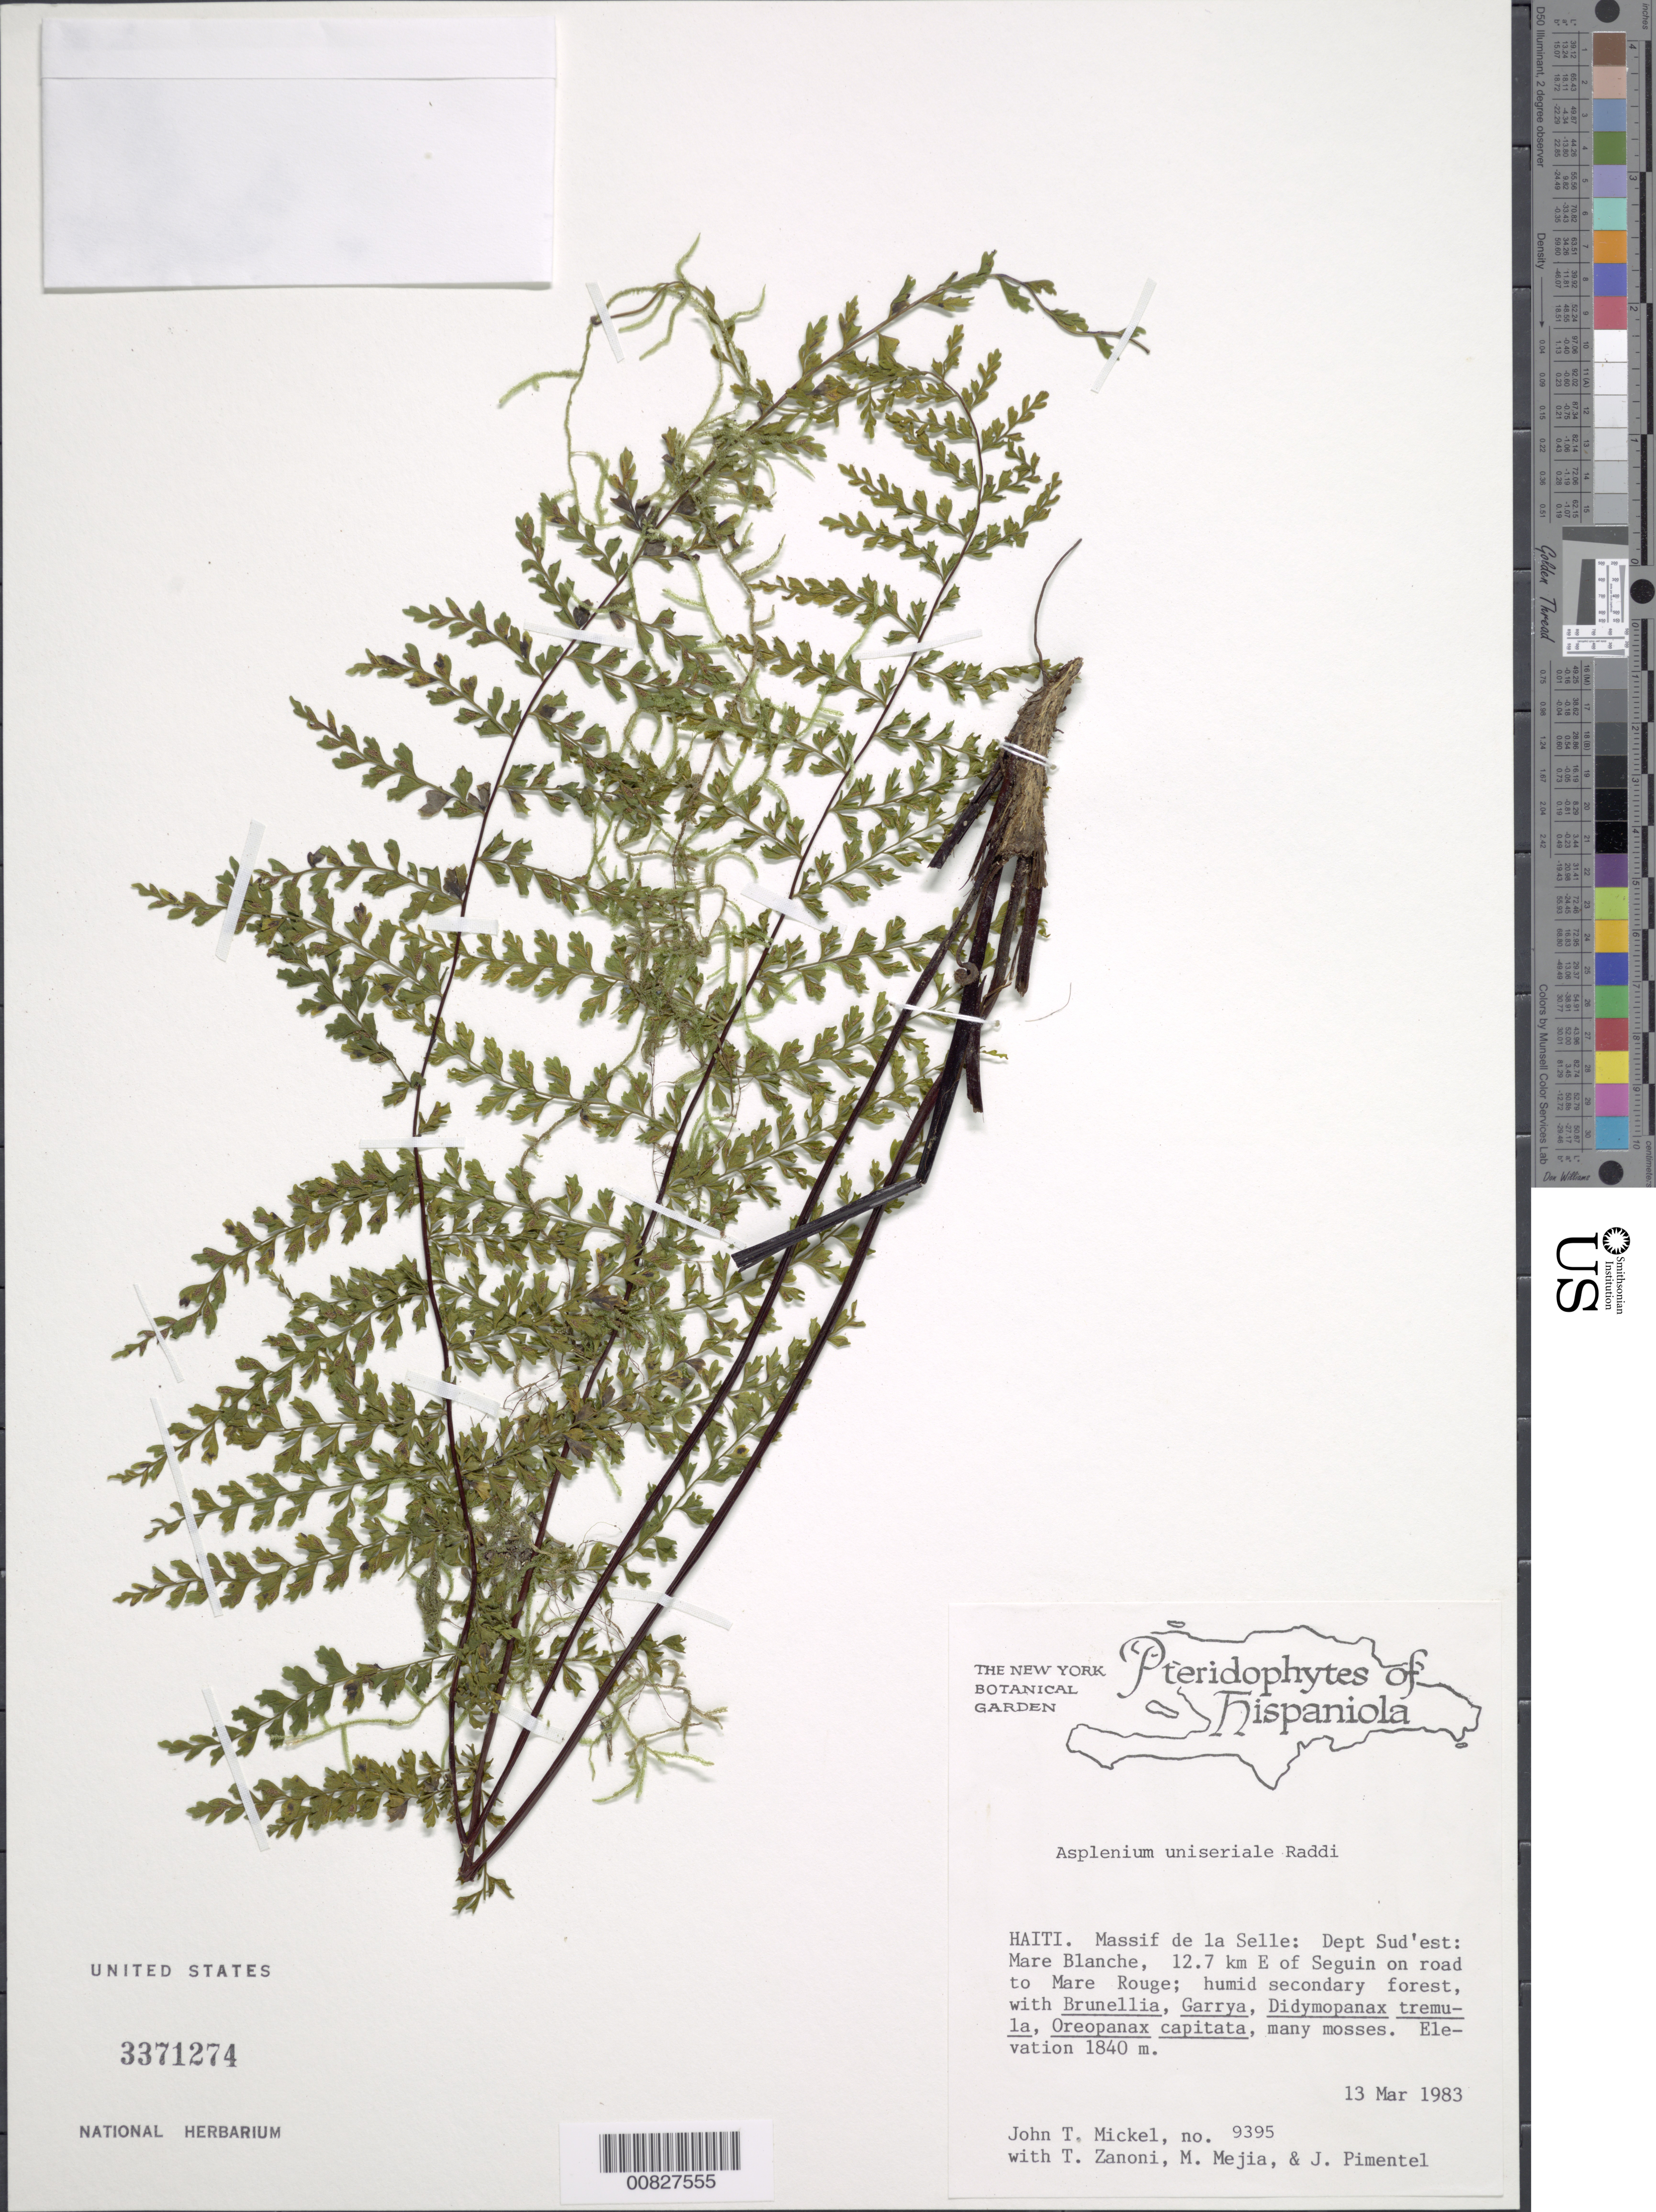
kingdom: Plantae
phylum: Tracheophyta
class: Polypodiopsida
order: Polypodiales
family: Aspleniaceae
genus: Asplenium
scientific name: Asplenium radicans var. uniserale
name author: (Raddi) L.D. Gómez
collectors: J. T. Mickel, T. A. Zanoni, M. Mejia & J. Pimentel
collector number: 9395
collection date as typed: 13 Mar 1983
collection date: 1983-03-13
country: Haiti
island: Hispaniola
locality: Dept. Sud'est, Massif de la Selle, Mare Blanche, 12.7 km E of Seguin on road to Mare rouge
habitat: Humid secondary forest, with Brunellia, Garrya, Didymopanax tremula, Oreopanax capitata, many mosses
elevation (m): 1840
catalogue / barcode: US 3371274